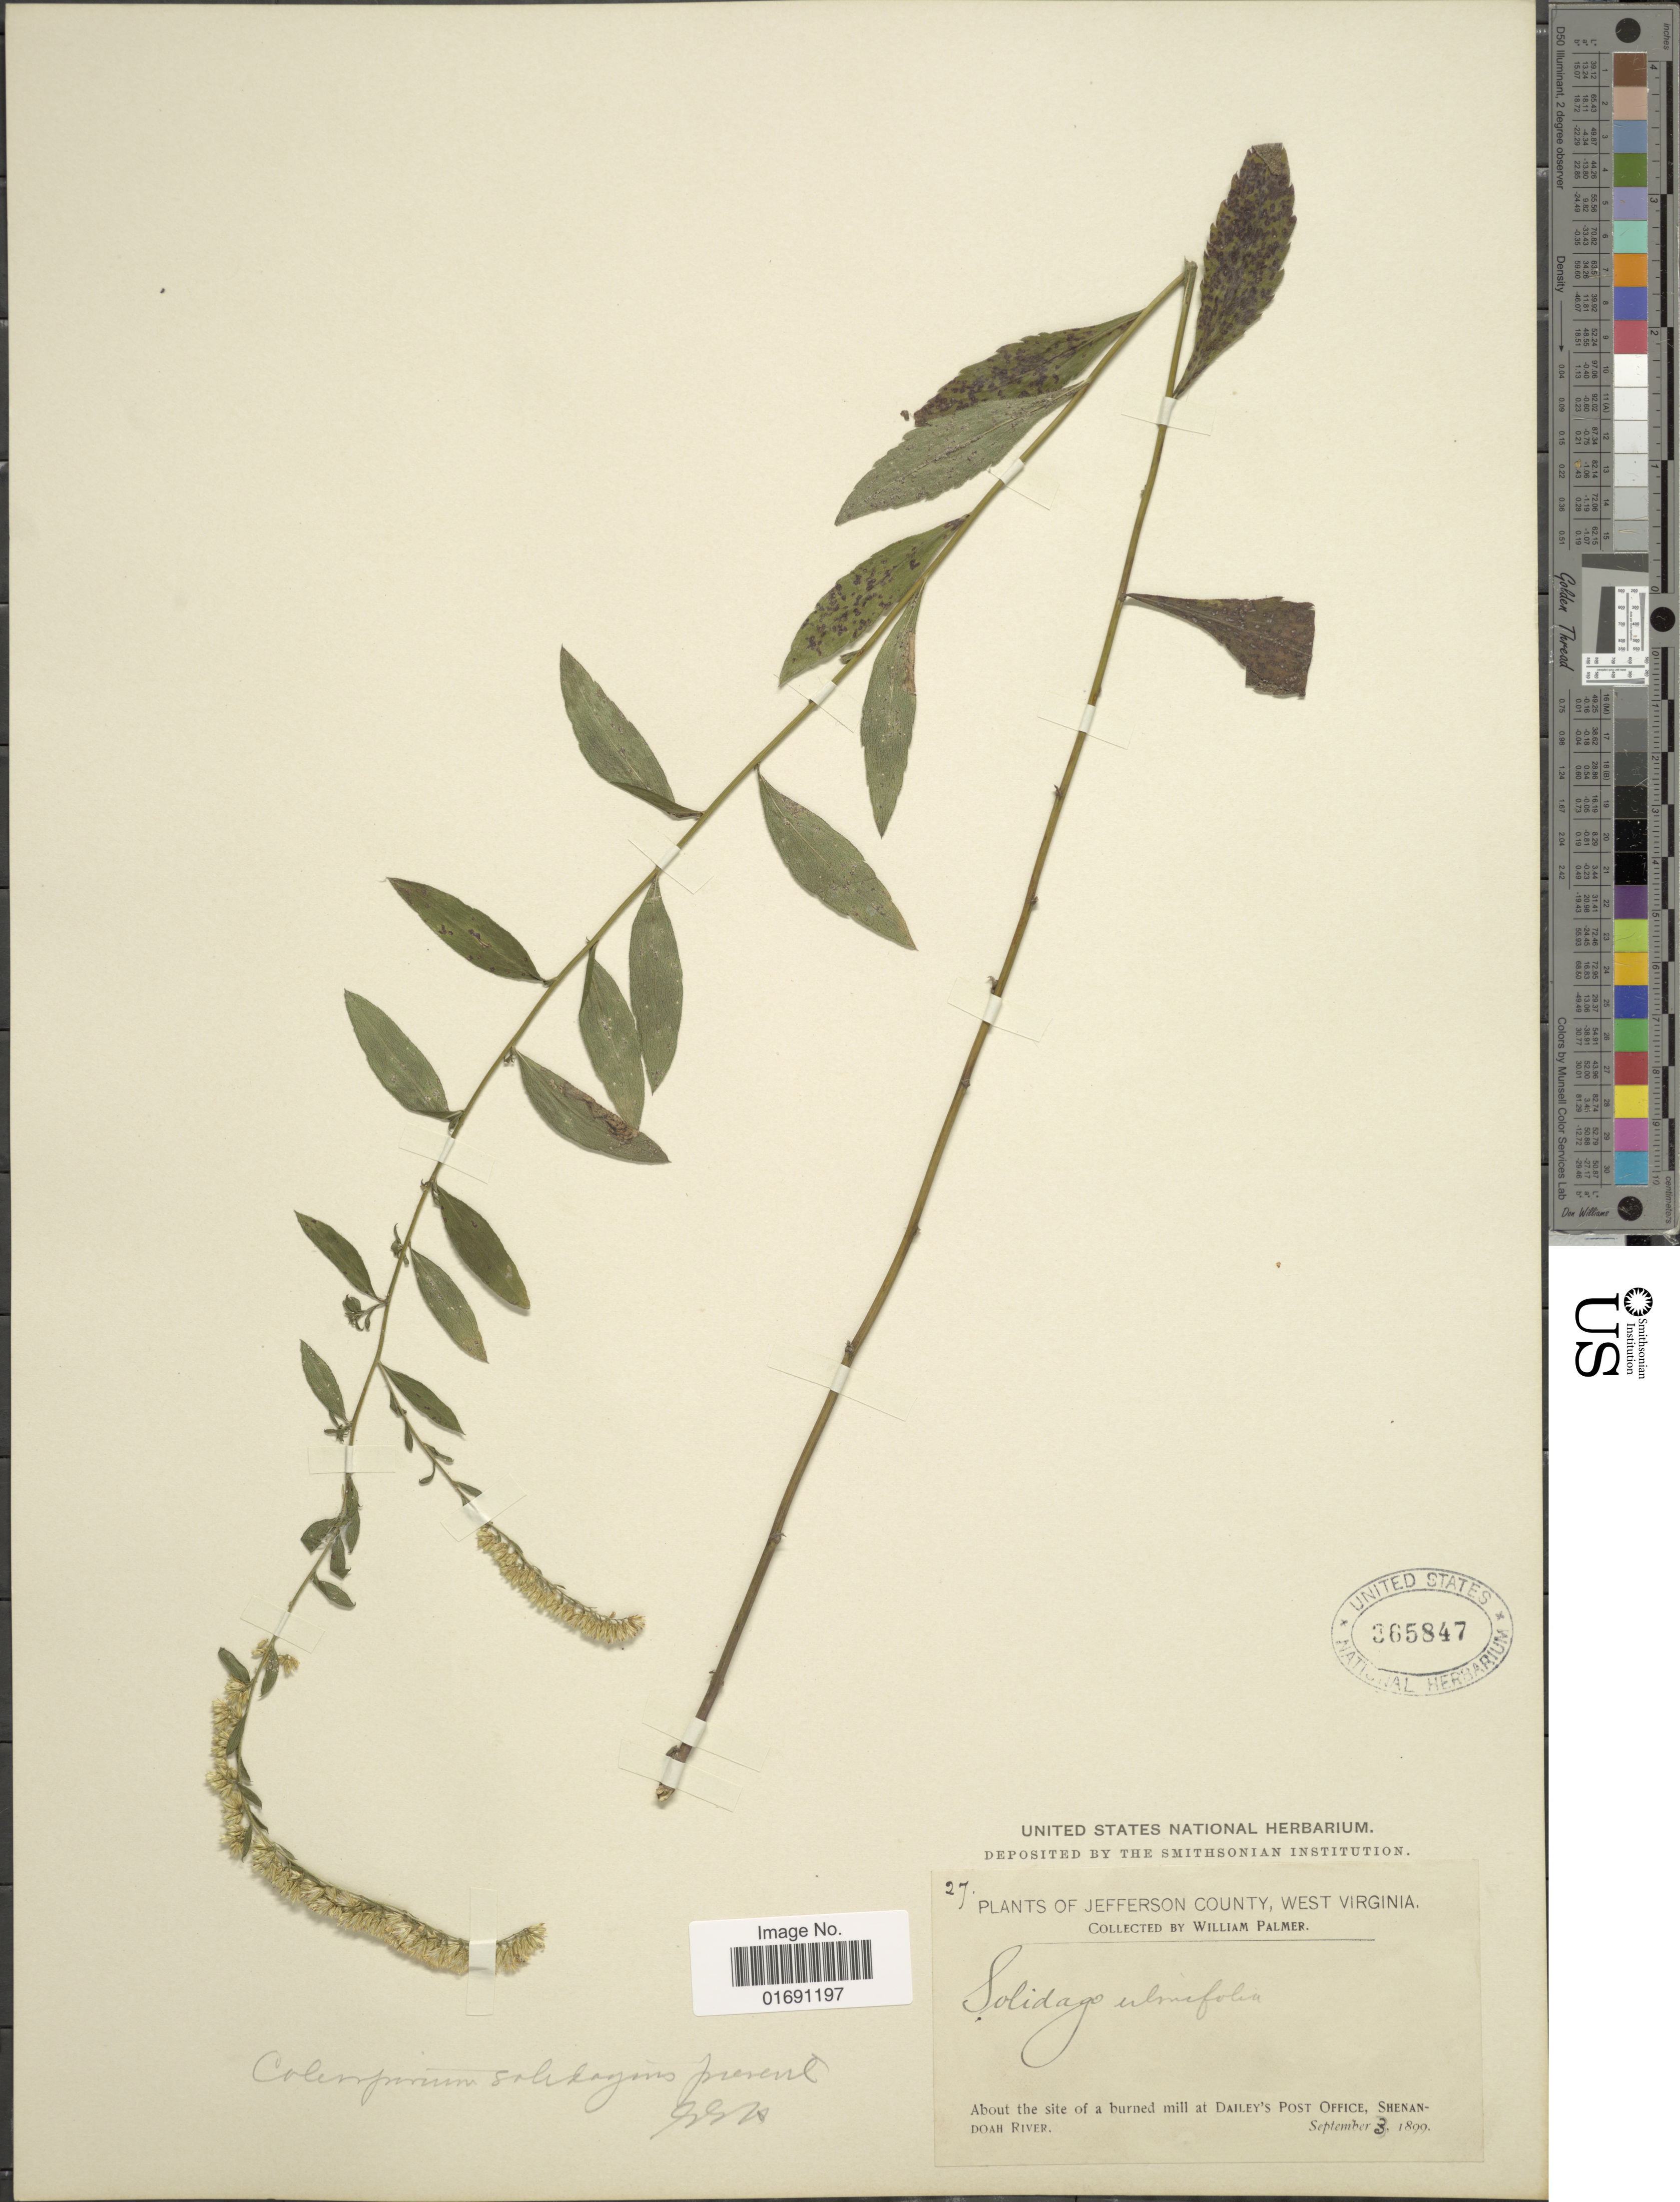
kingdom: Plantae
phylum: Tracheophyta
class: Magnoliopsida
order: Asterales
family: Asteraceae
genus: Solidago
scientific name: Solidago ulmifolia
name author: Muhl. ex Willd.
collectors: W. Palmer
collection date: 1899-09-03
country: United States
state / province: West Virginia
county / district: Jefferson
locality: Jefferson County, About the site of a burned mill at Dailey's Post Office, Shenandoah River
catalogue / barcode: US 365847